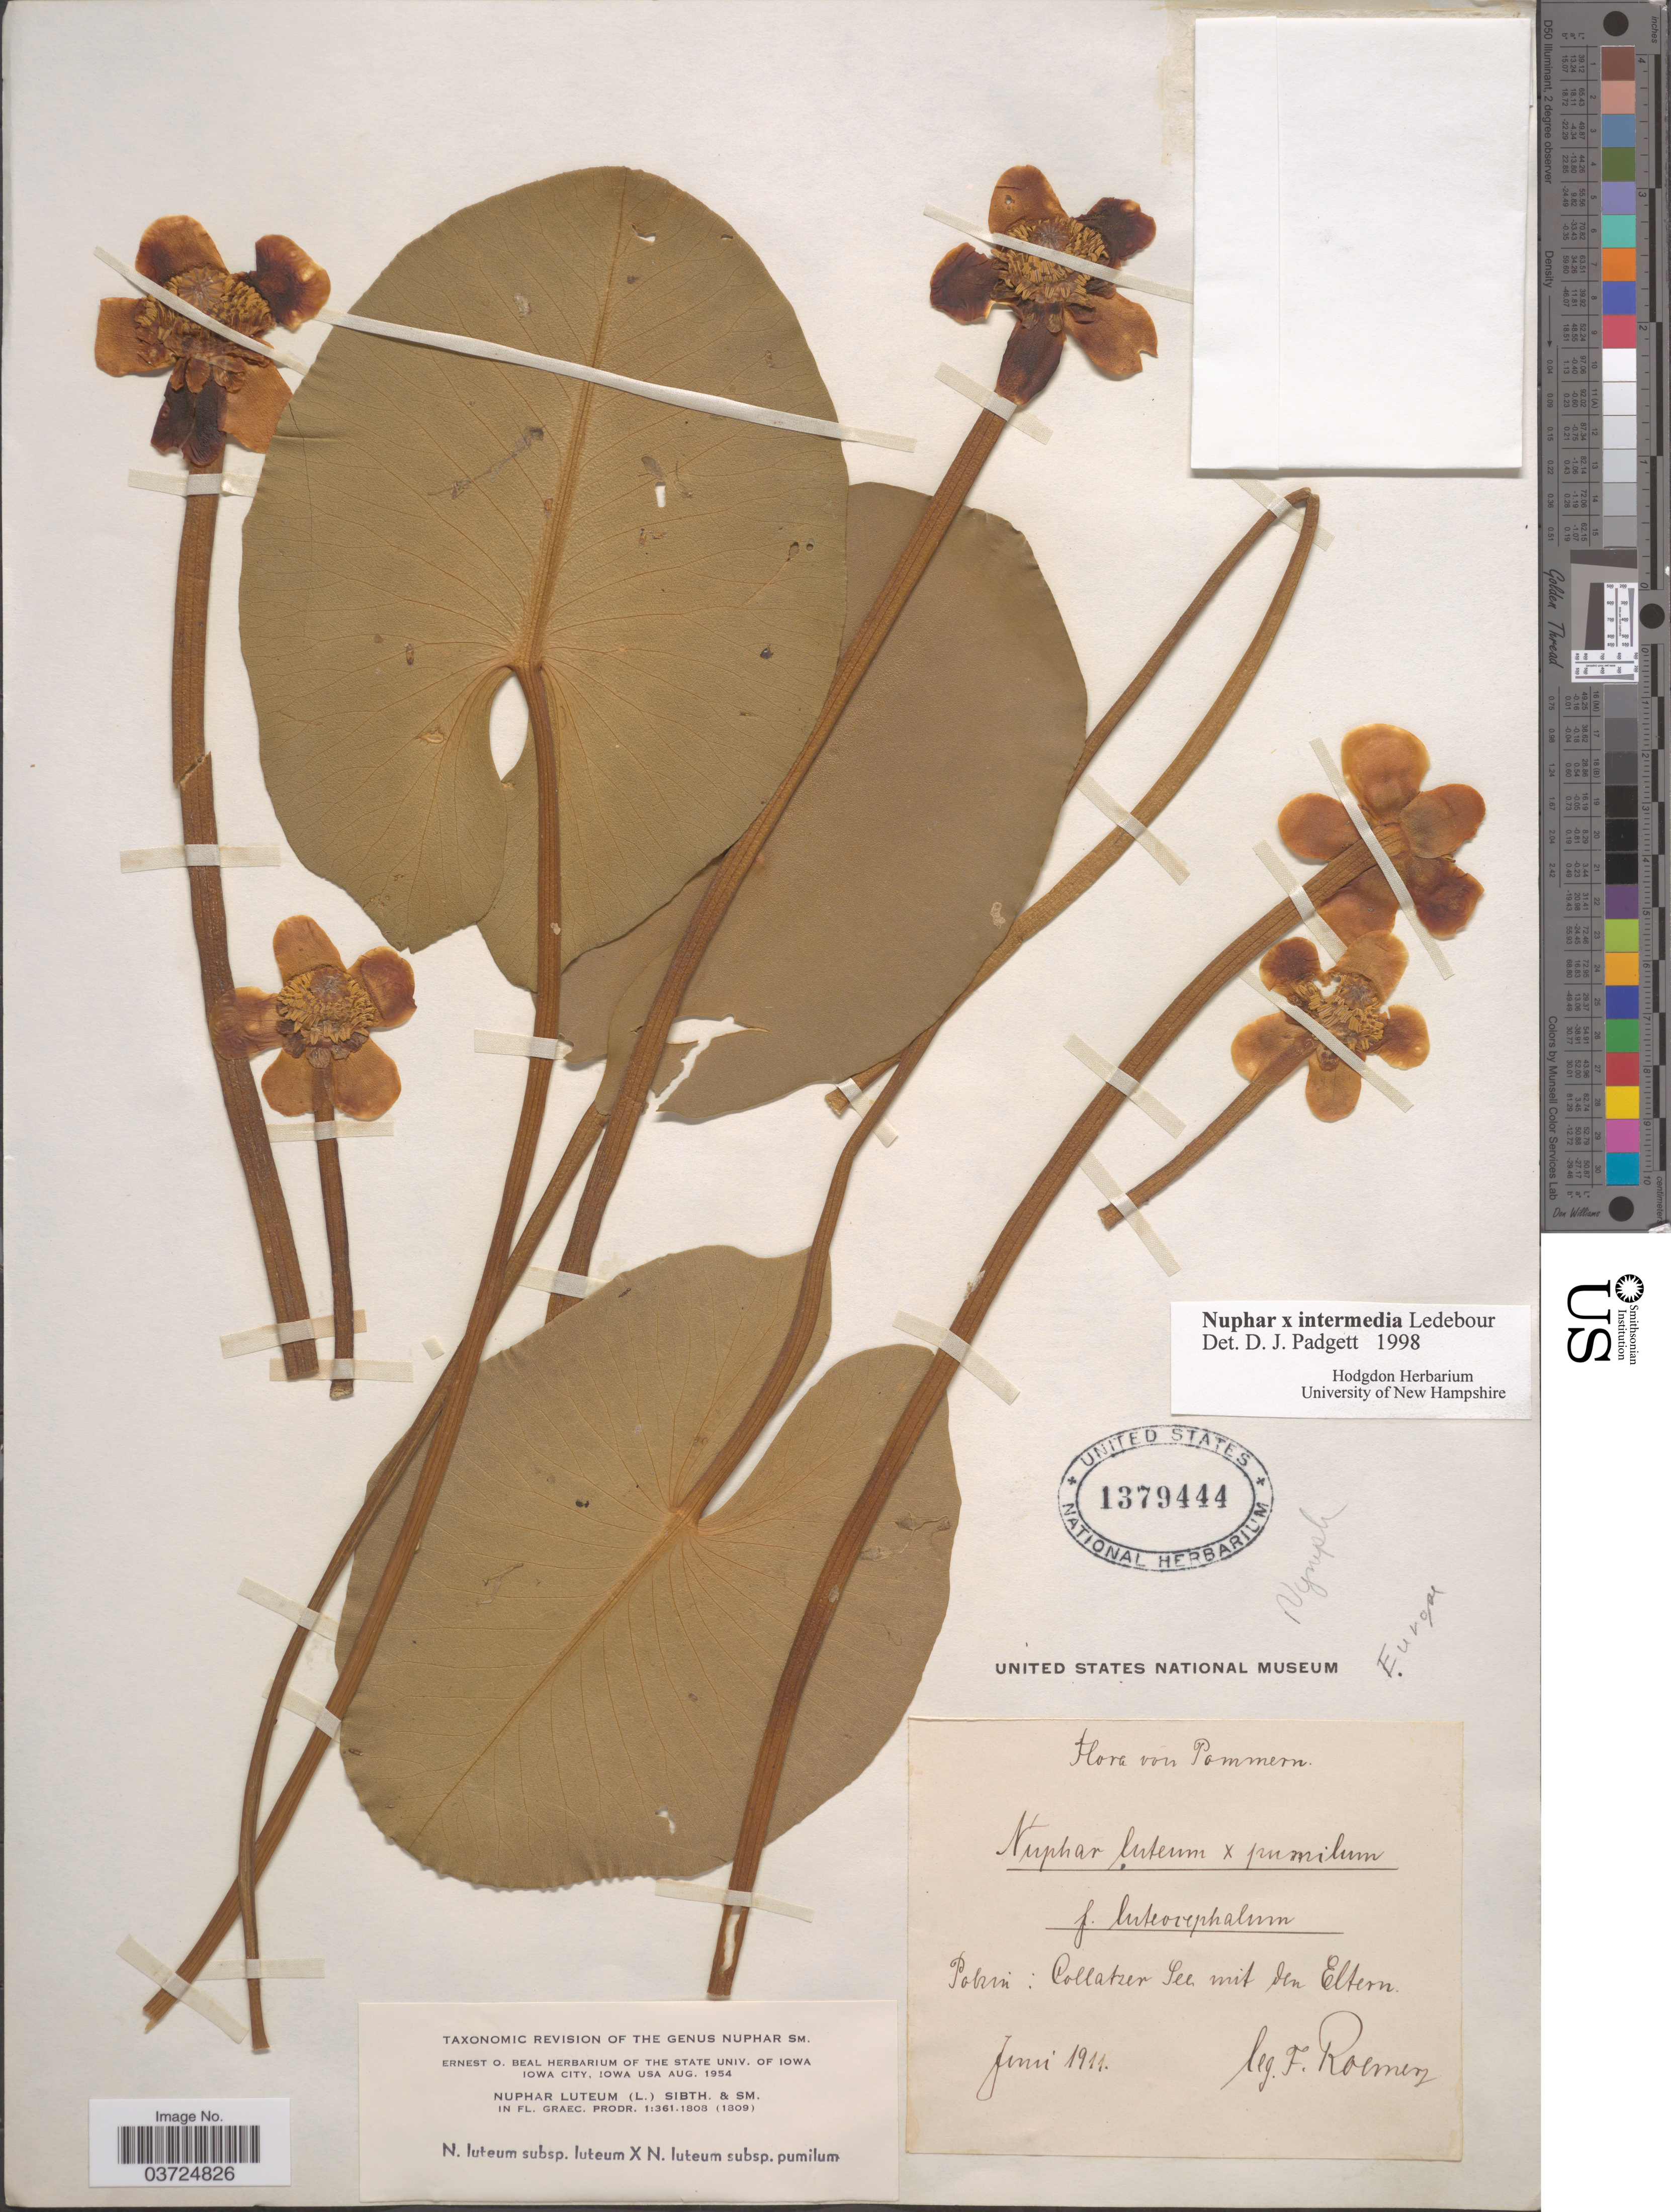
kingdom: Plantae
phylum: Tracheophyta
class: Magnoliopsida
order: Nymphaeales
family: Nymphaeaceae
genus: Nuphar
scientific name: Nuphar intermedia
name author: Ledeb.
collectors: F. A. Roemer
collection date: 1911-06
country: Poland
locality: Pommern. Polzin: Collatzer See mit den Eltern.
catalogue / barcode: US 1379444